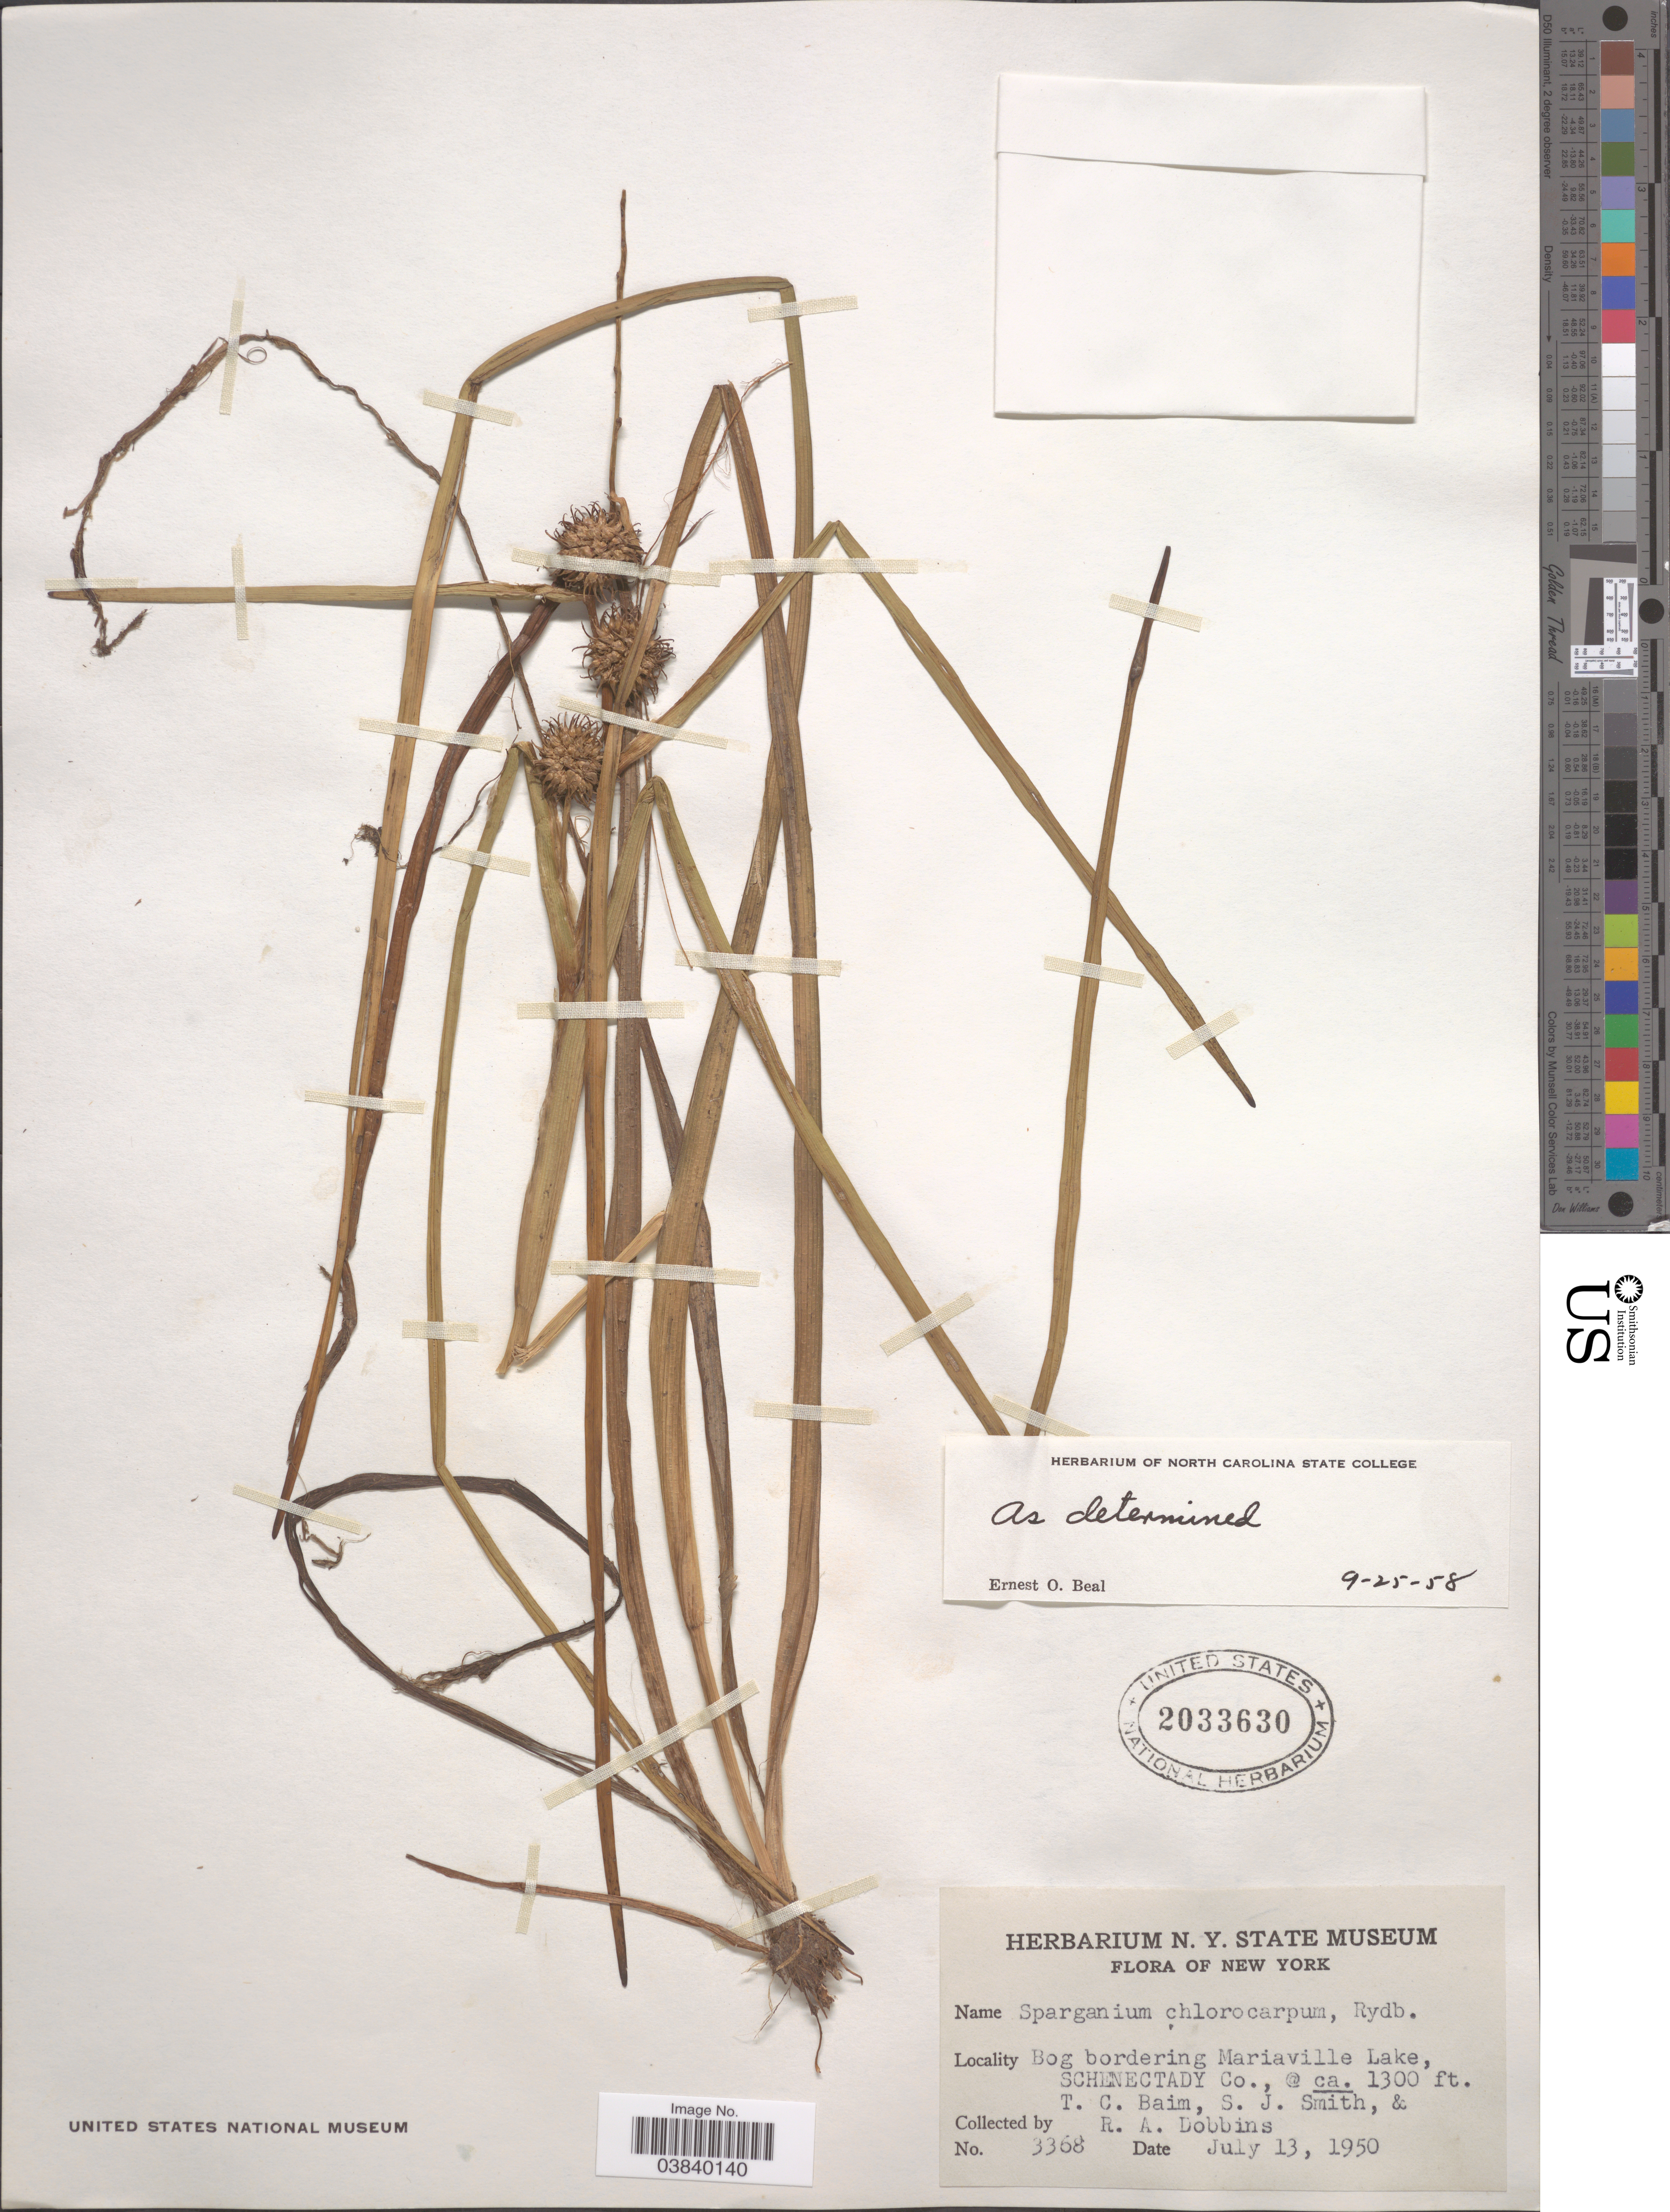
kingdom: Plantae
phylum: Tracheophyta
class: Liliopsida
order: Poales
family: Typhaceae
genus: Sparganium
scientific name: Sparganium chlorocarpum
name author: Rydb.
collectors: T. Baim, S. Smith & R. Dobbins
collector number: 3368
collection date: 1950-07-13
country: United States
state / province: New York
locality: Bog bordering Mariaville Lake, Shenectady Co.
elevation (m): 396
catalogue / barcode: US 2033630